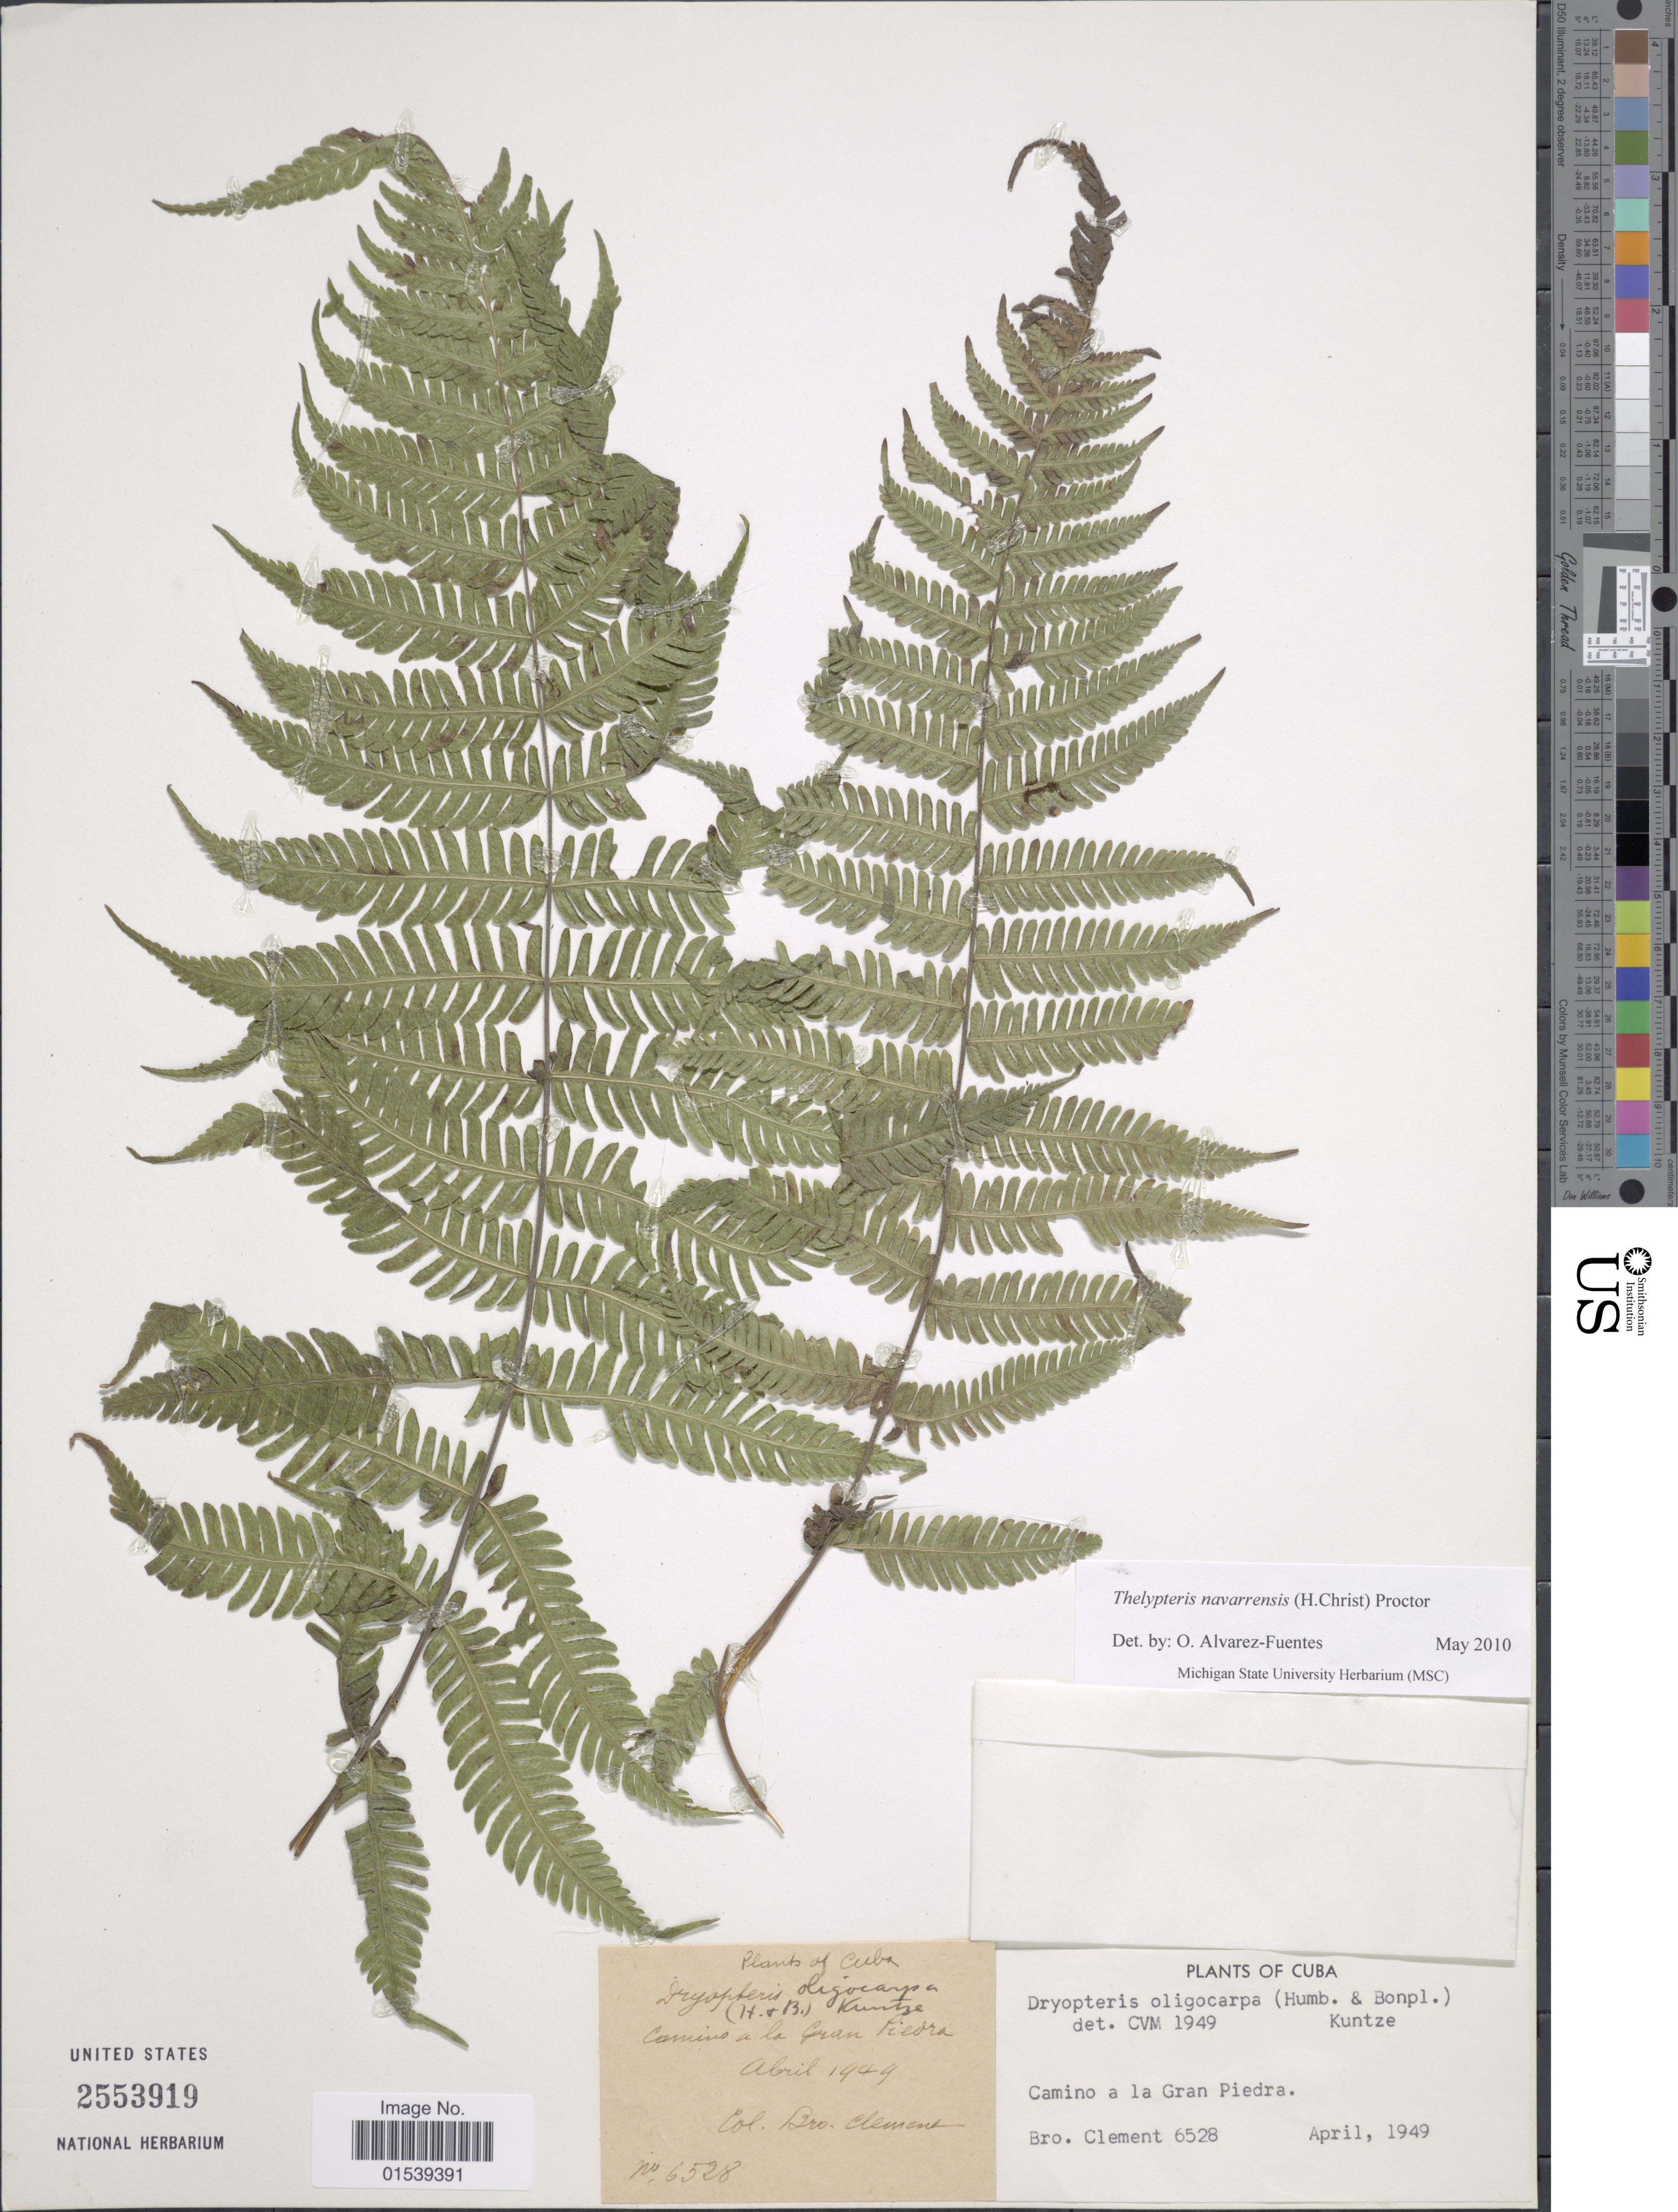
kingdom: Plantae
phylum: Tracheophyta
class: Polypodiopsida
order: Polypodiales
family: Thelypteridaceae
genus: Amauropelta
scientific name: Amauropelta navarrensis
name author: (C. Chr.) Pic. Serm.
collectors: B. Clement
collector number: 6528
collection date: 1949-04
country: Cuba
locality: Camino a la Gran Piedra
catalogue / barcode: US 2553919